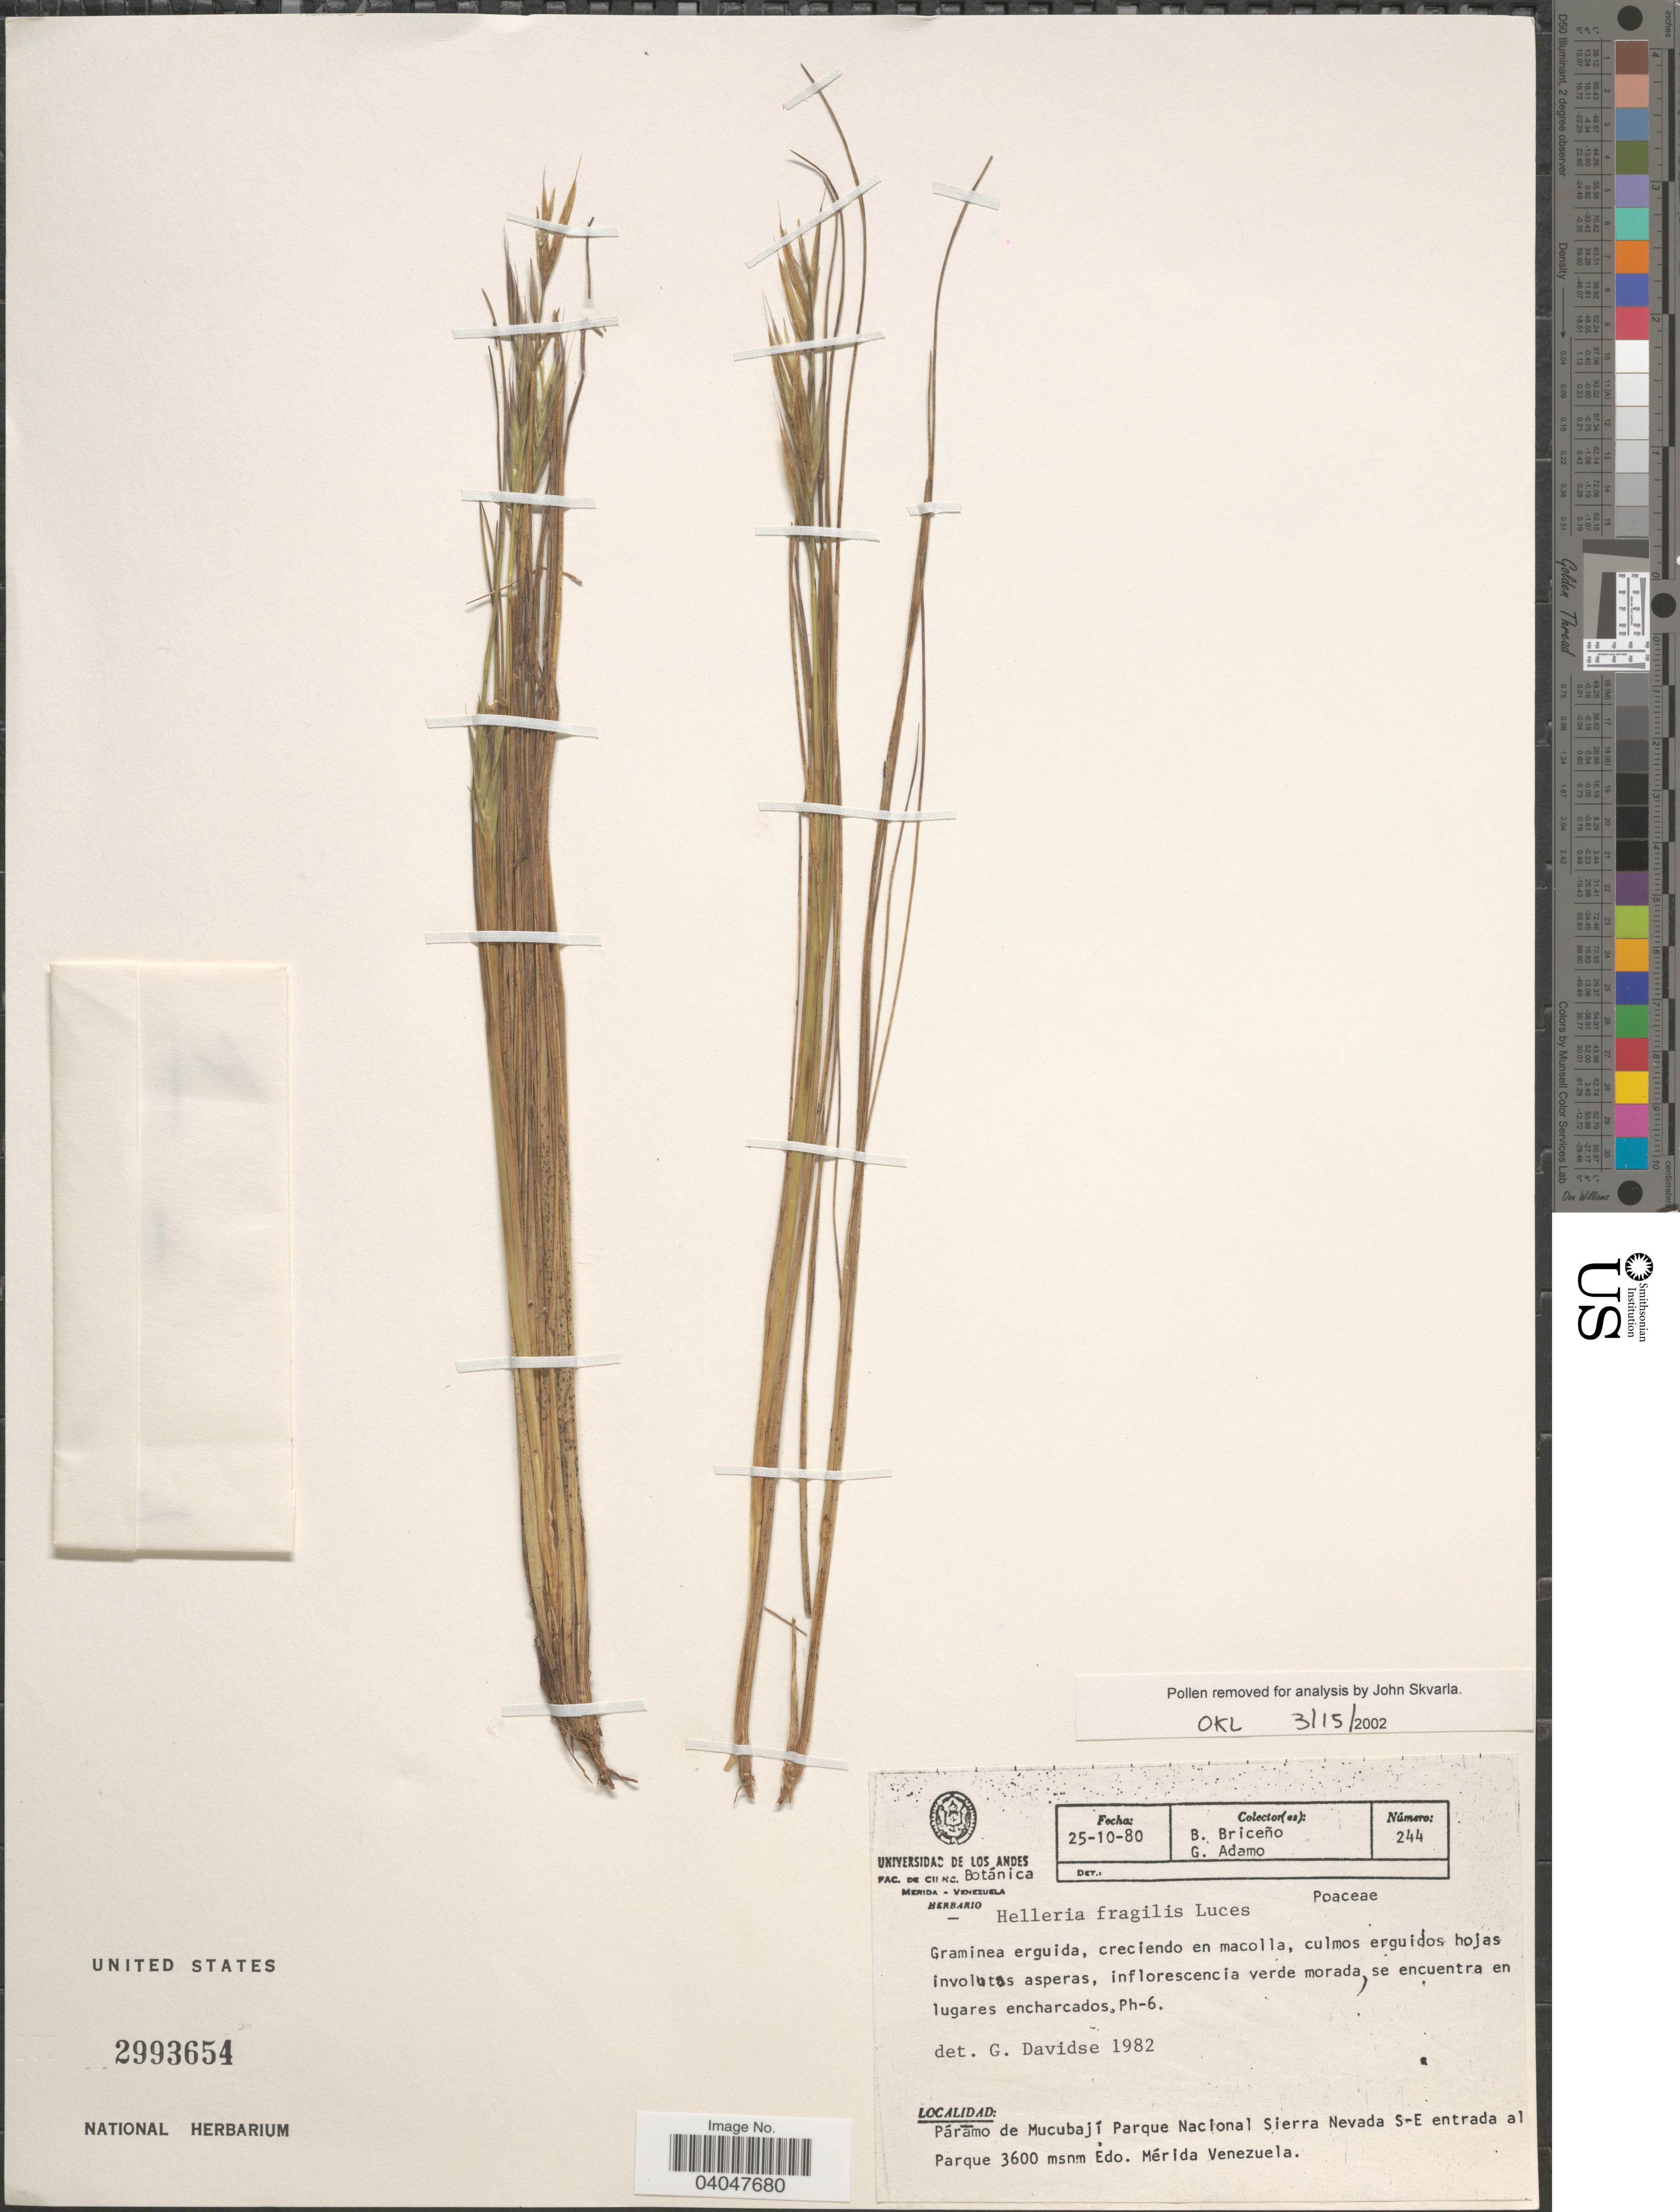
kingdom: Plantae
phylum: Tracheophyta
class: Liliopsida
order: Poales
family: Poaceae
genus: Festuca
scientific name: Festuca fiebrigii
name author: Pilg.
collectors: B. Briceño & G. Adamo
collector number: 244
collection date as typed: Transcribed d/m/y: 25/10/80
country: Venezuela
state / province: Merida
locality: Páramo de Mucubají Parque Nacional Sierra Nevada S-E entrada al Parque.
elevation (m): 3600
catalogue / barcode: US 2993654